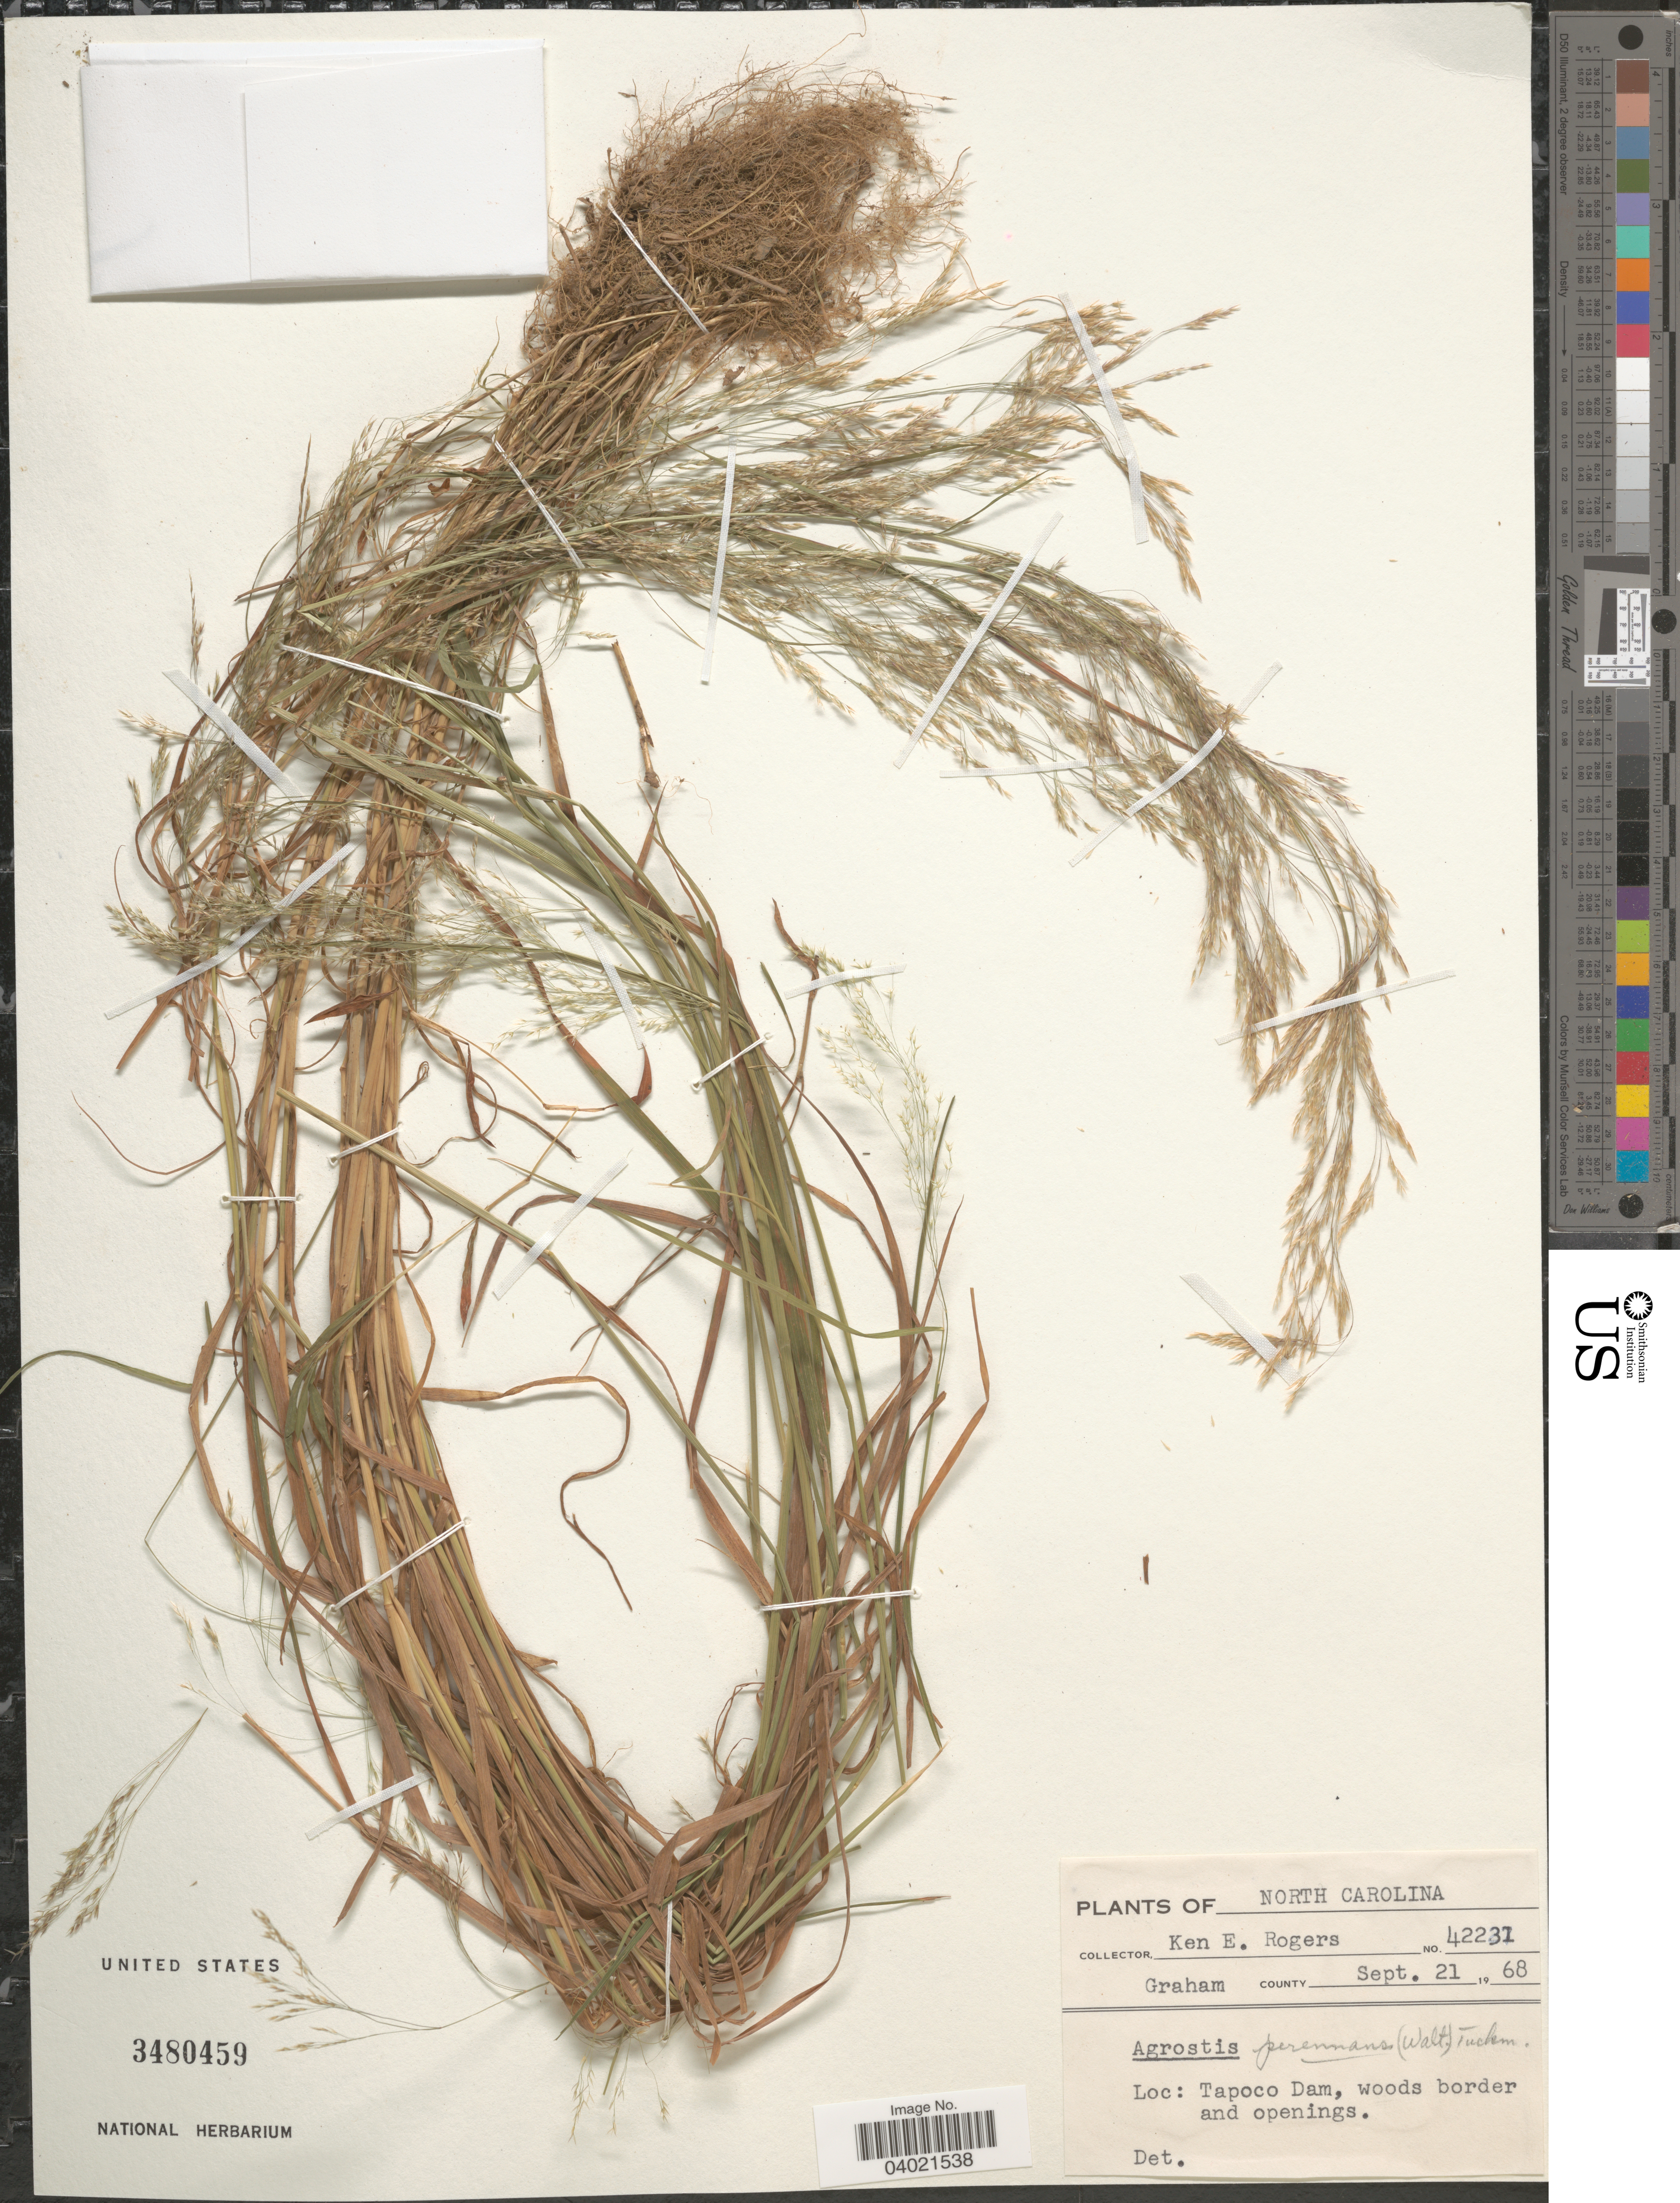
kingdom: Plantae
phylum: Tracheophyta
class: Liliopsida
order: Poales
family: Poaceae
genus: Agrostis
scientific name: Agrostis perennans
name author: (Walter) Tuck.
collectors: K. Rogers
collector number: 42231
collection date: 1968-09-21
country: United States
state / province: North Carolina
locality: Graham county. Tapoco Dam, woods border and openings.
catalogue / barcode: US 3480459